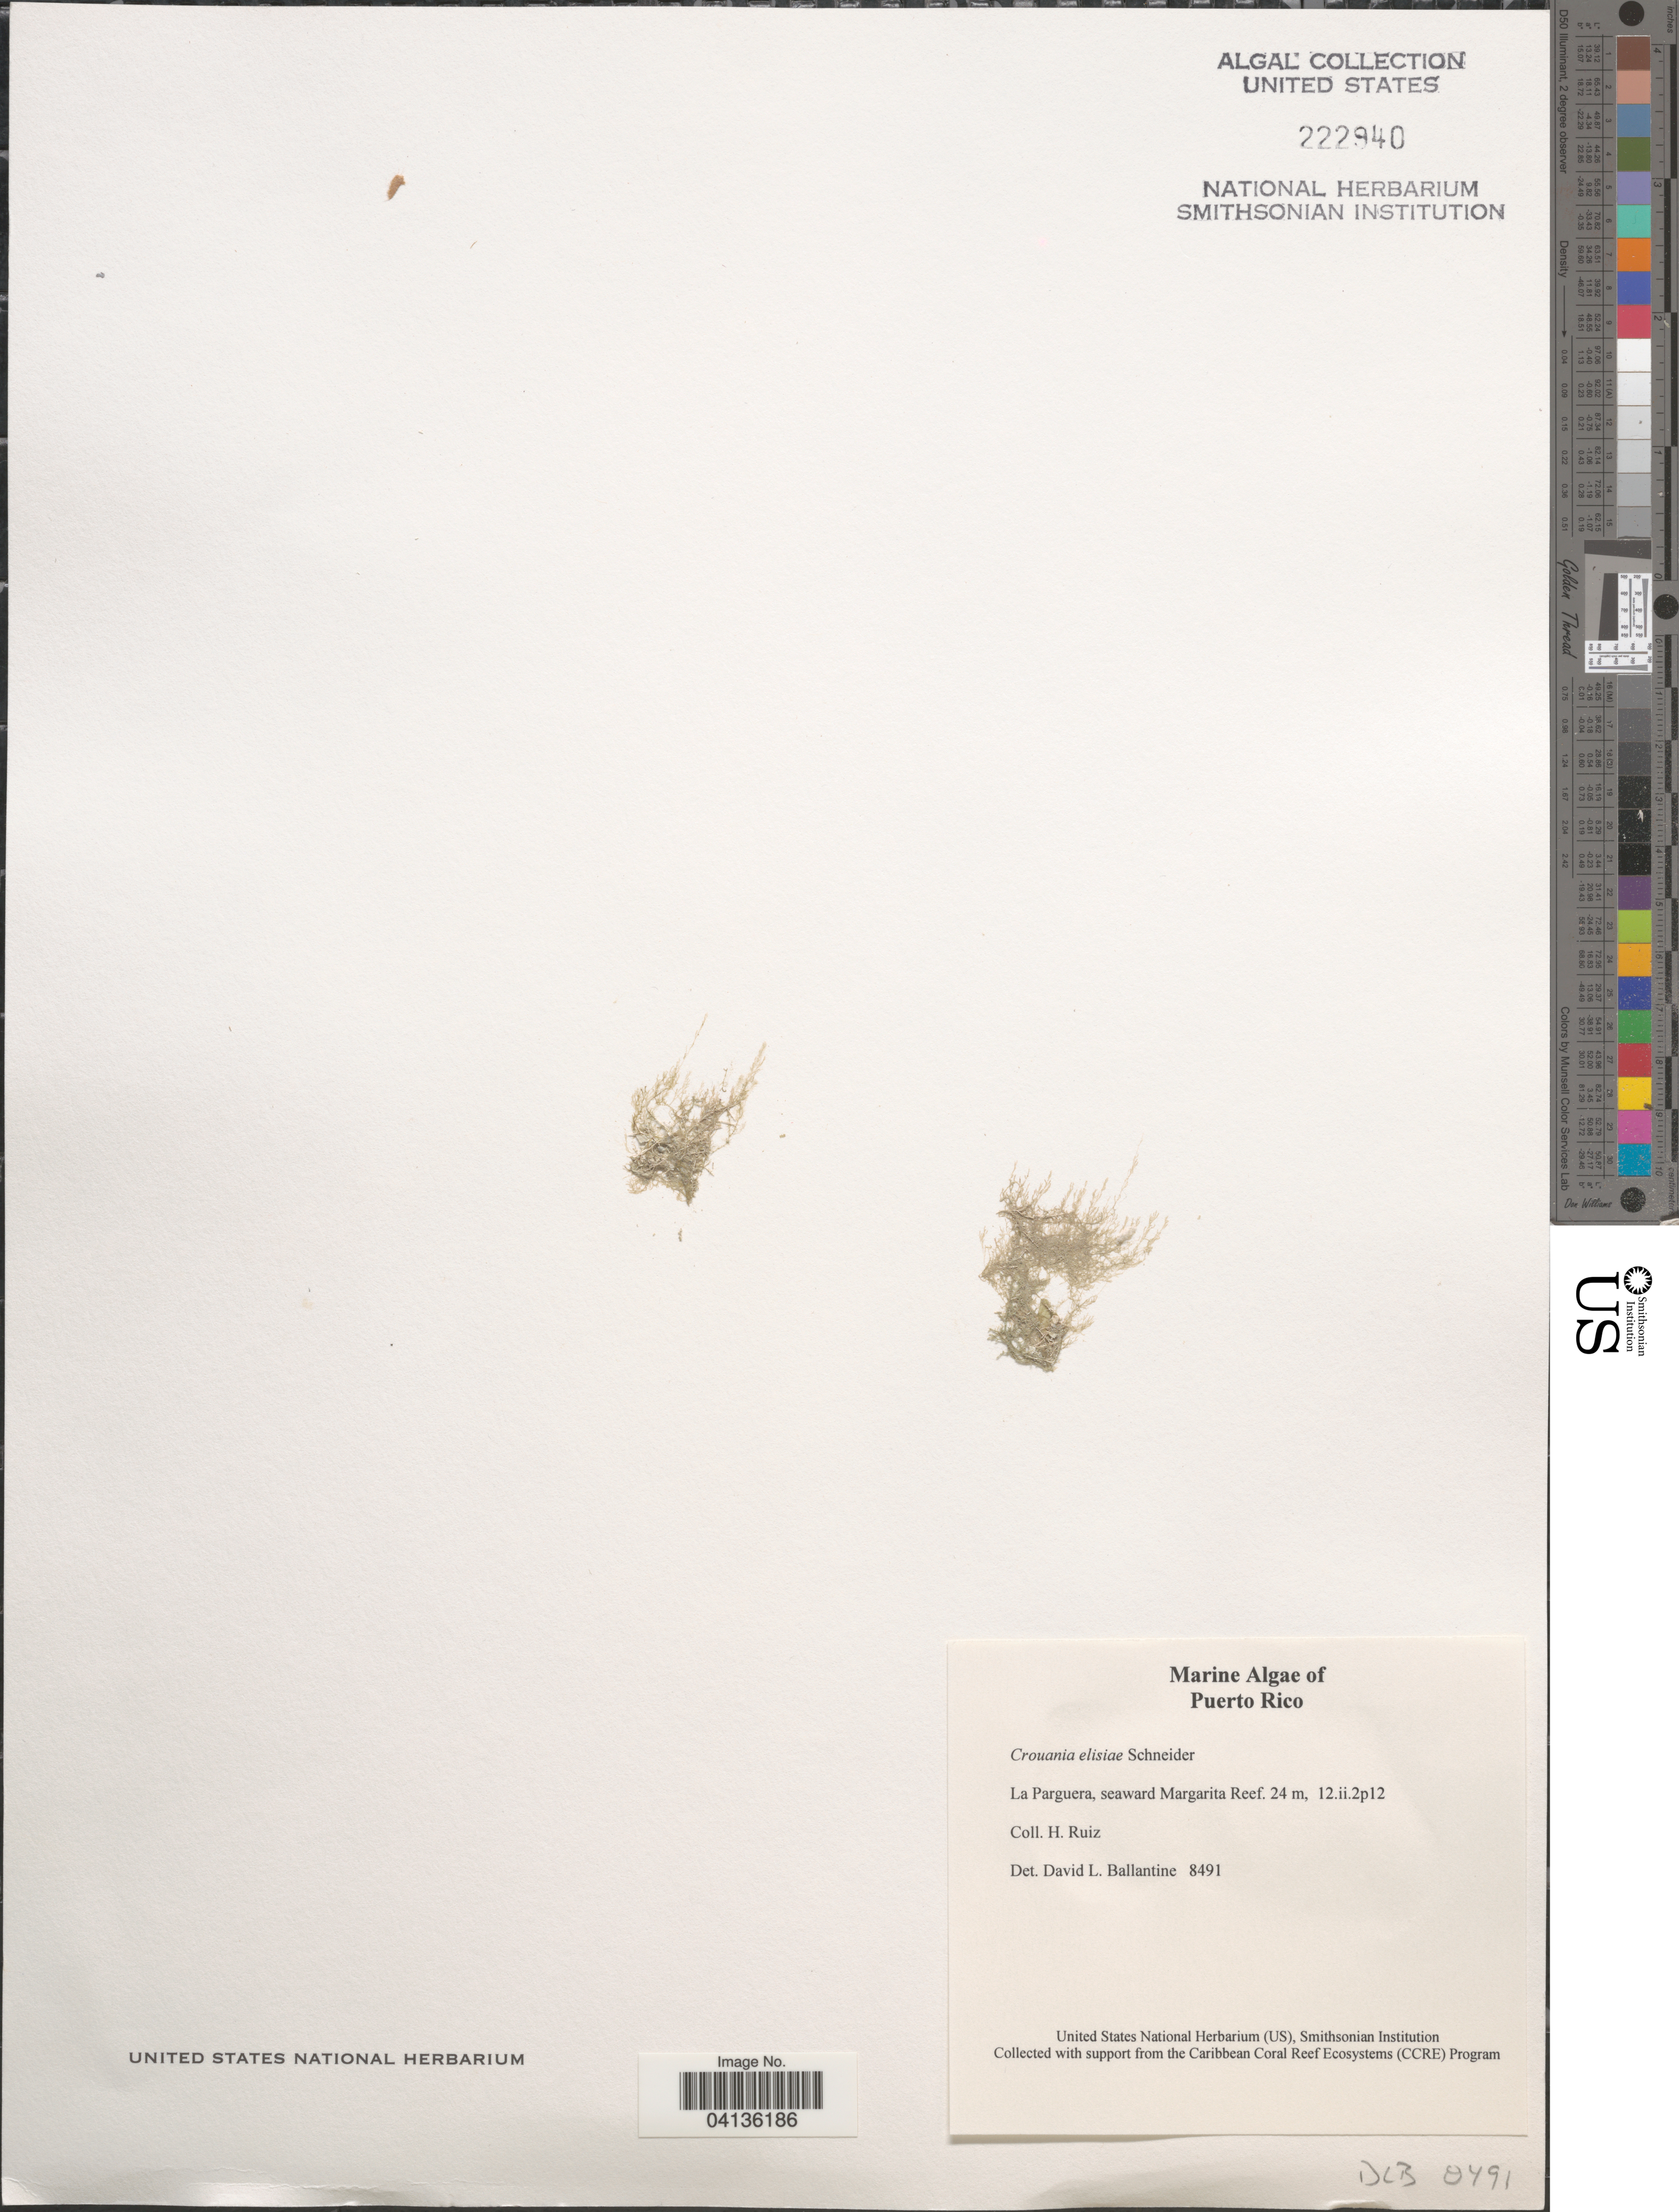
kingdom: Plantae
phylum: Rhodophyta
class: Florideophyceae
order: Ceramiales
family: Callithamniaceae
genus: Crouania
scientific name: Crouania eliseae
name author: C.W. Schneid.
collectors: H. Ruiz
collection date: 2012-02-12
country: Puerto Rico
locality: La Parguera, seaward Margarita Reef.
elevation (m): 24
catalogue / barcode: US 222940